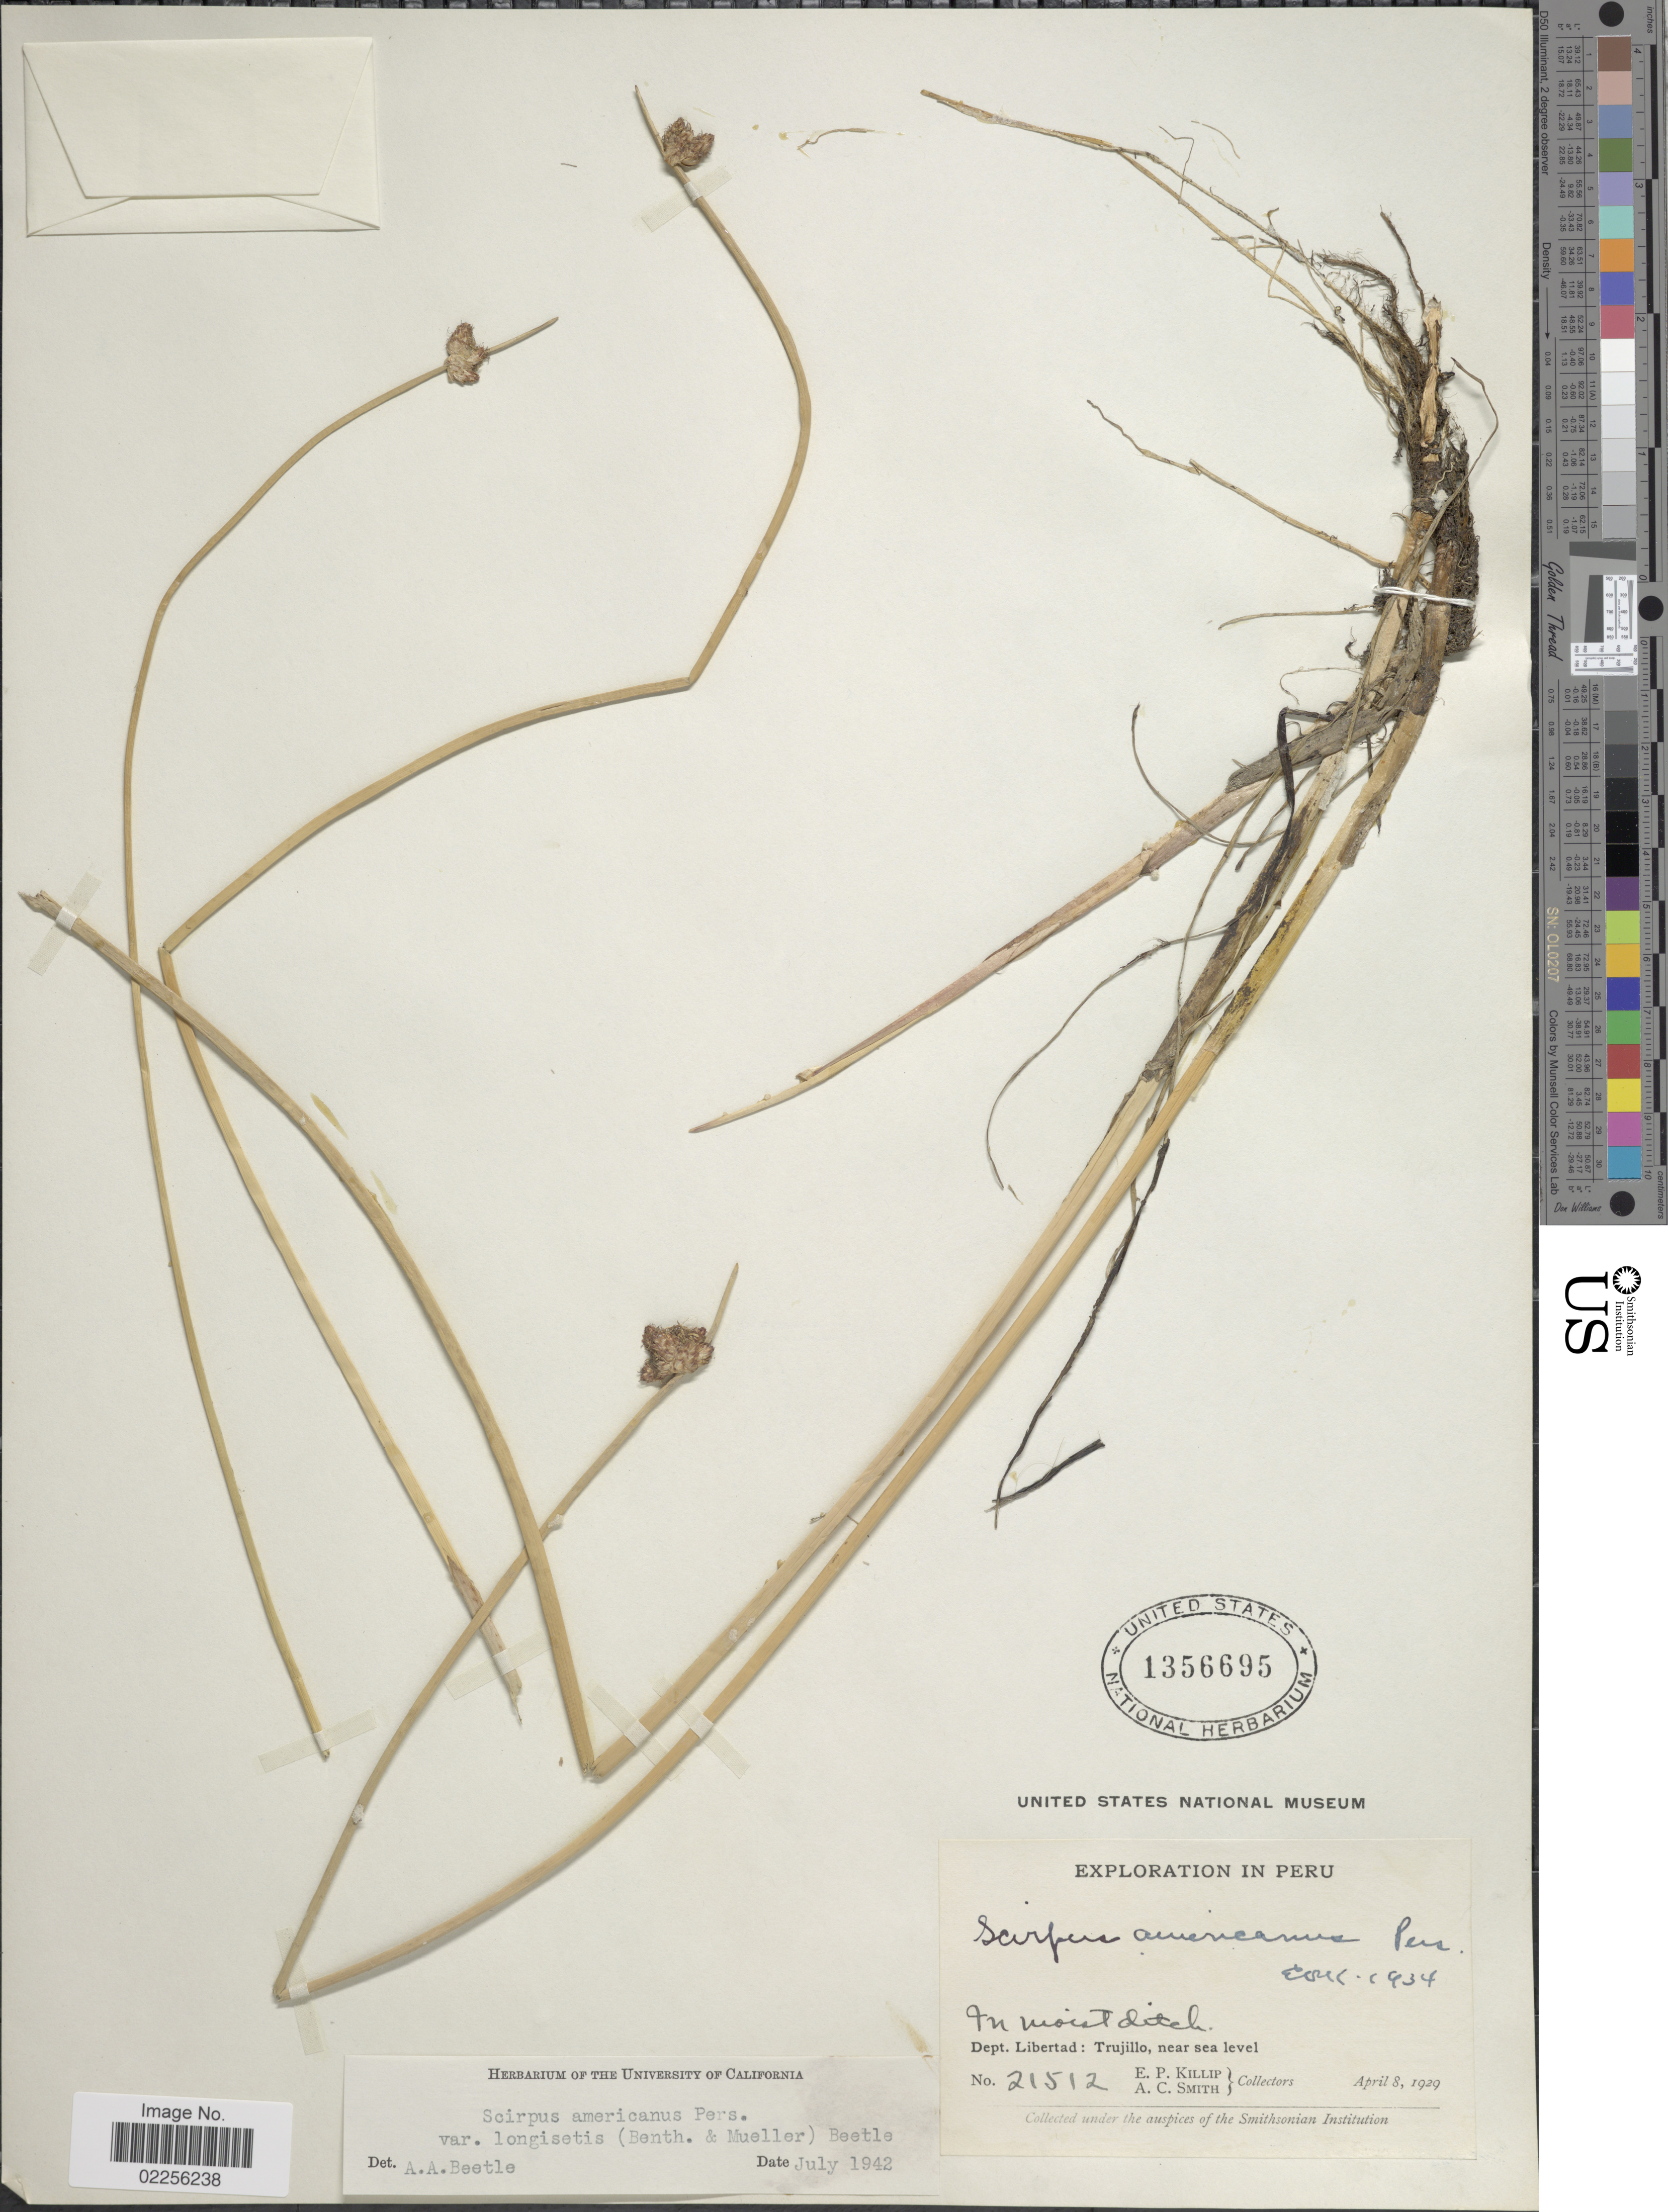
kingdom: Plantae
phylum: Tracheophyta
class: Liliopsida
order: Poales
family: Cyperaceae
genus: Schoenoplectus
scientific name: Schoenoplectus pungens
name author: (Vahl) Palla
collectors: E. P. Killip & A. C. Smith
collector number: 21512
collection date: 1929-04-08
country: Peru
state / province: La Libertad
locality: In moist ditch, Dept. Libertad: Trujillo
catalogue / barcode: US 1356695